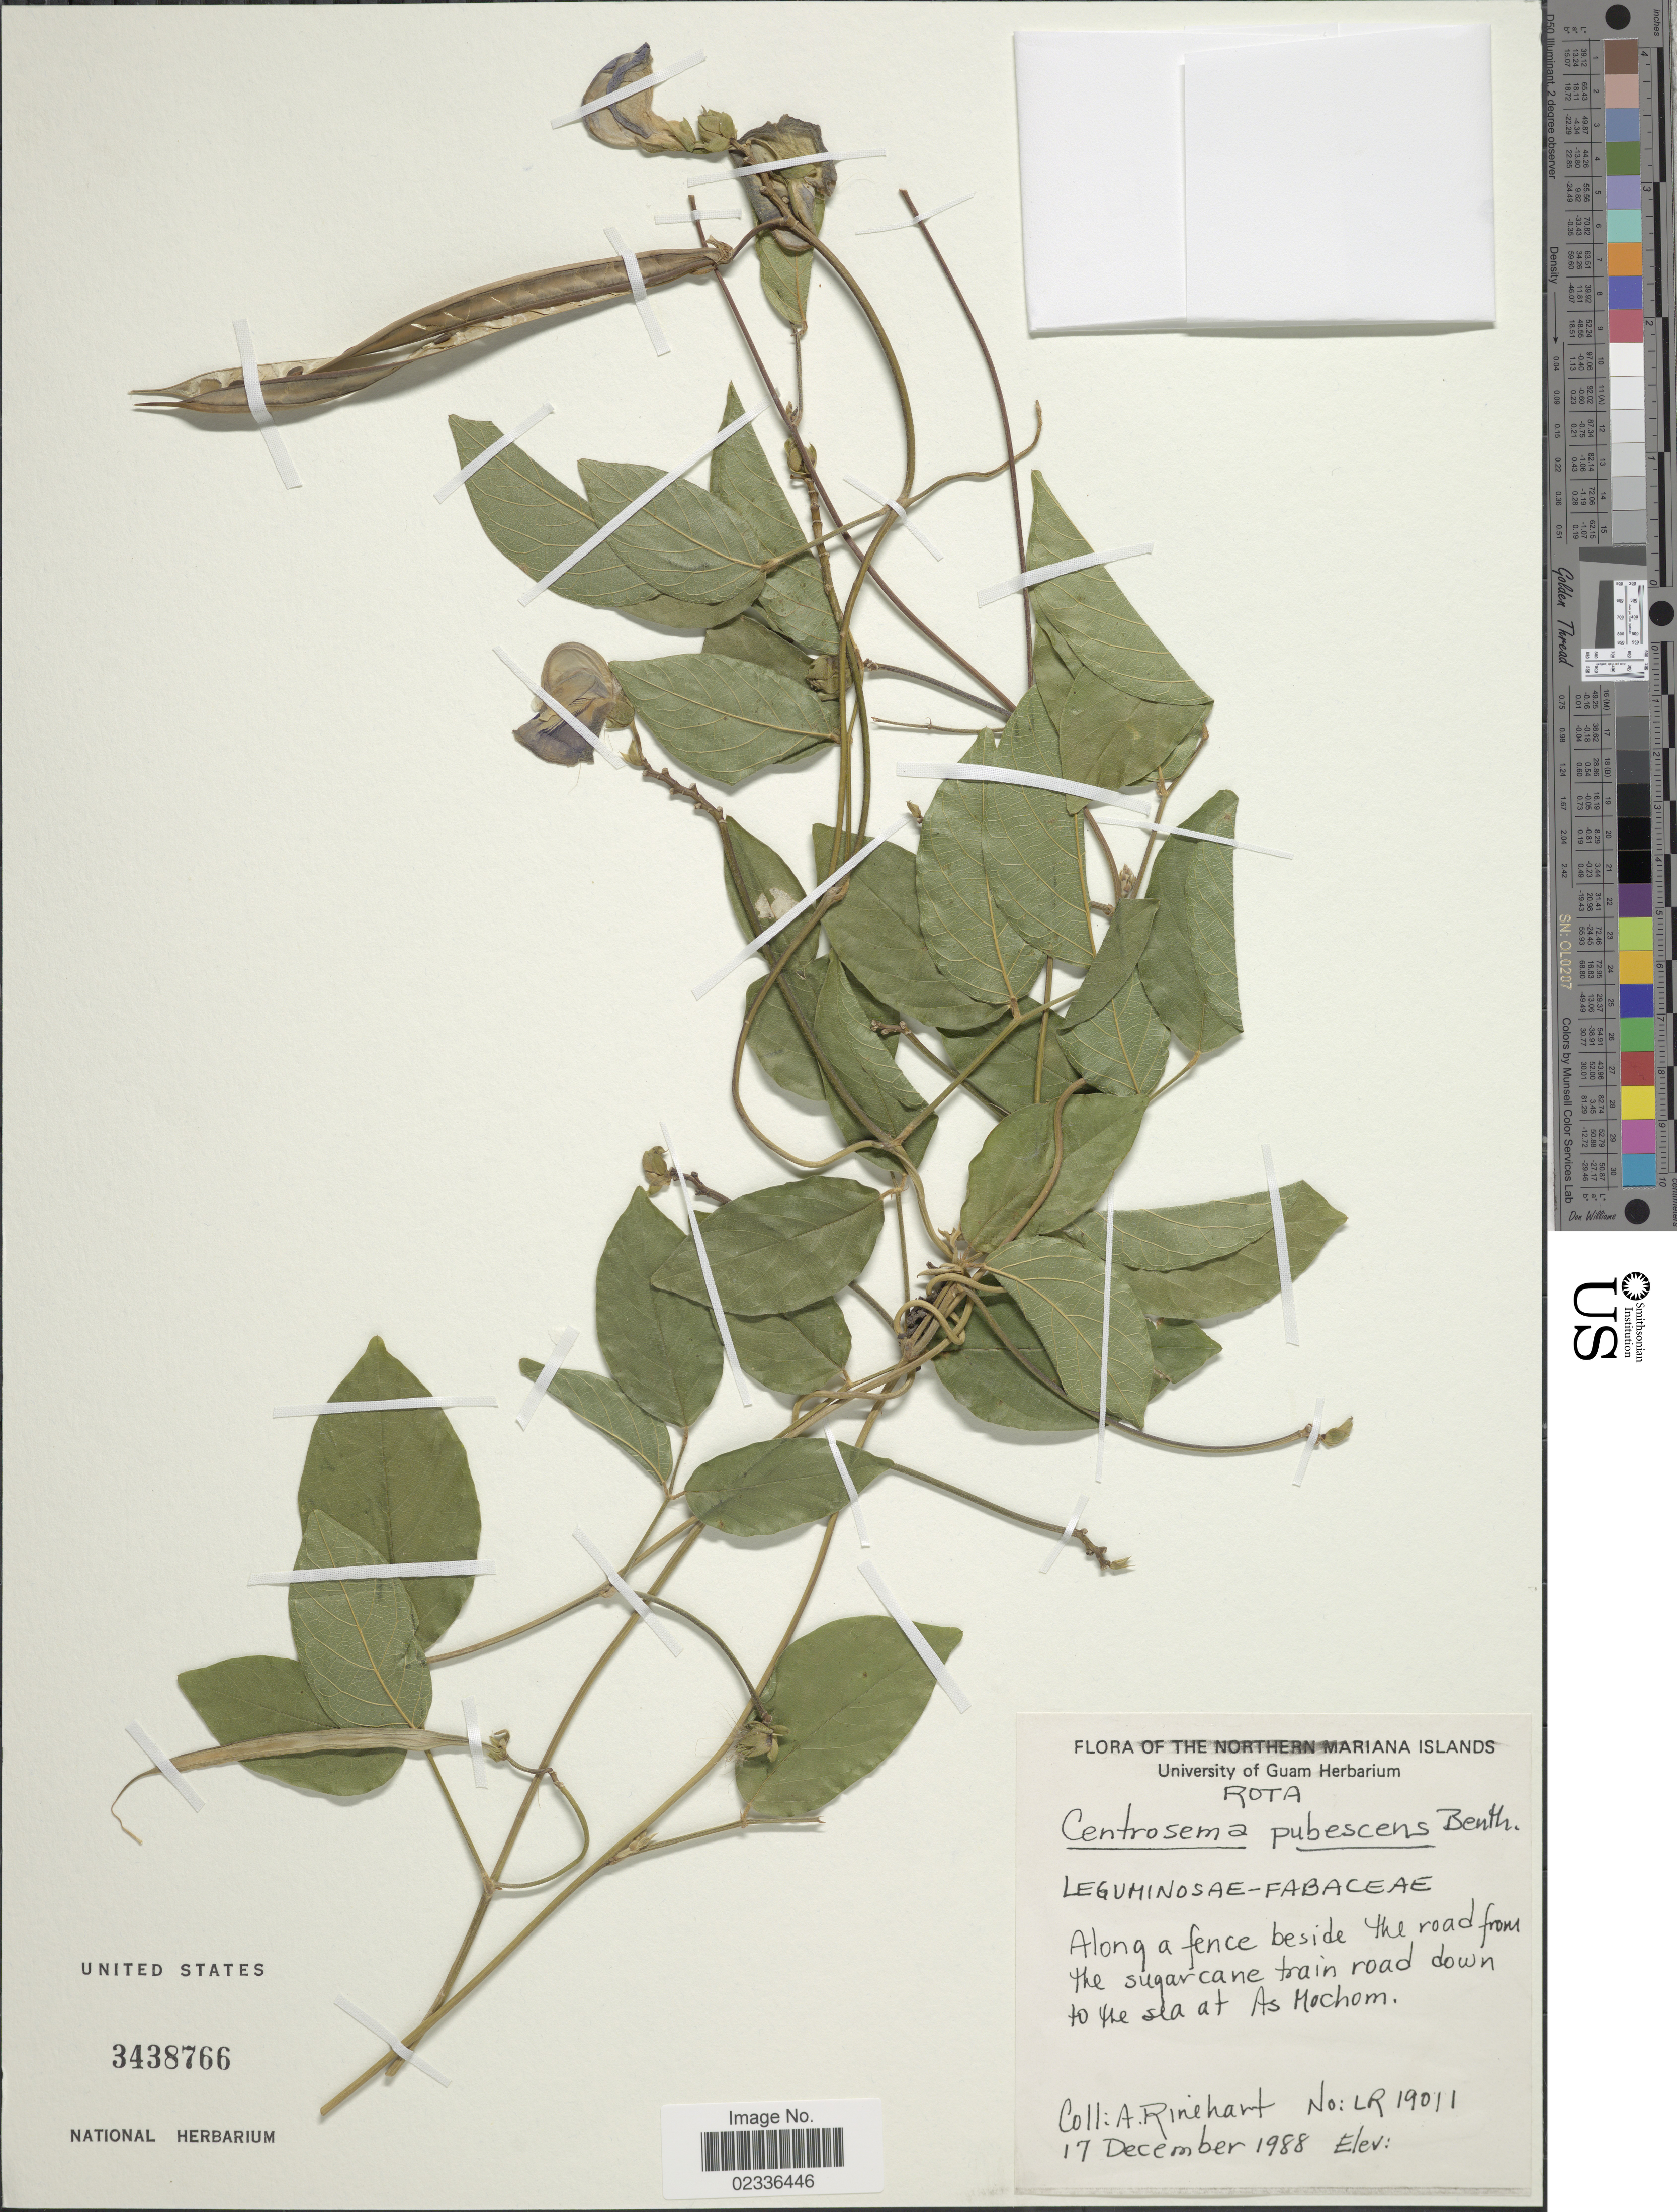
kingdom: Plantae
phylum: Tracheophyta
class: Magnoliopsida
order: Fabales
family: Fabaceae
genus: Centrosema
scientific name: Centrosema pubescens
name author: Benth.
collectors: A. Rinehart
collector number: LR19011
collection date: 1988-12-17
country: Northern Mariana Islands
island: Rota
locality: Rota, Along a fence beside the road from the sugarcane train road down to the sea at As Hochom [interpreted]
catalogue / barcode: US 3438766